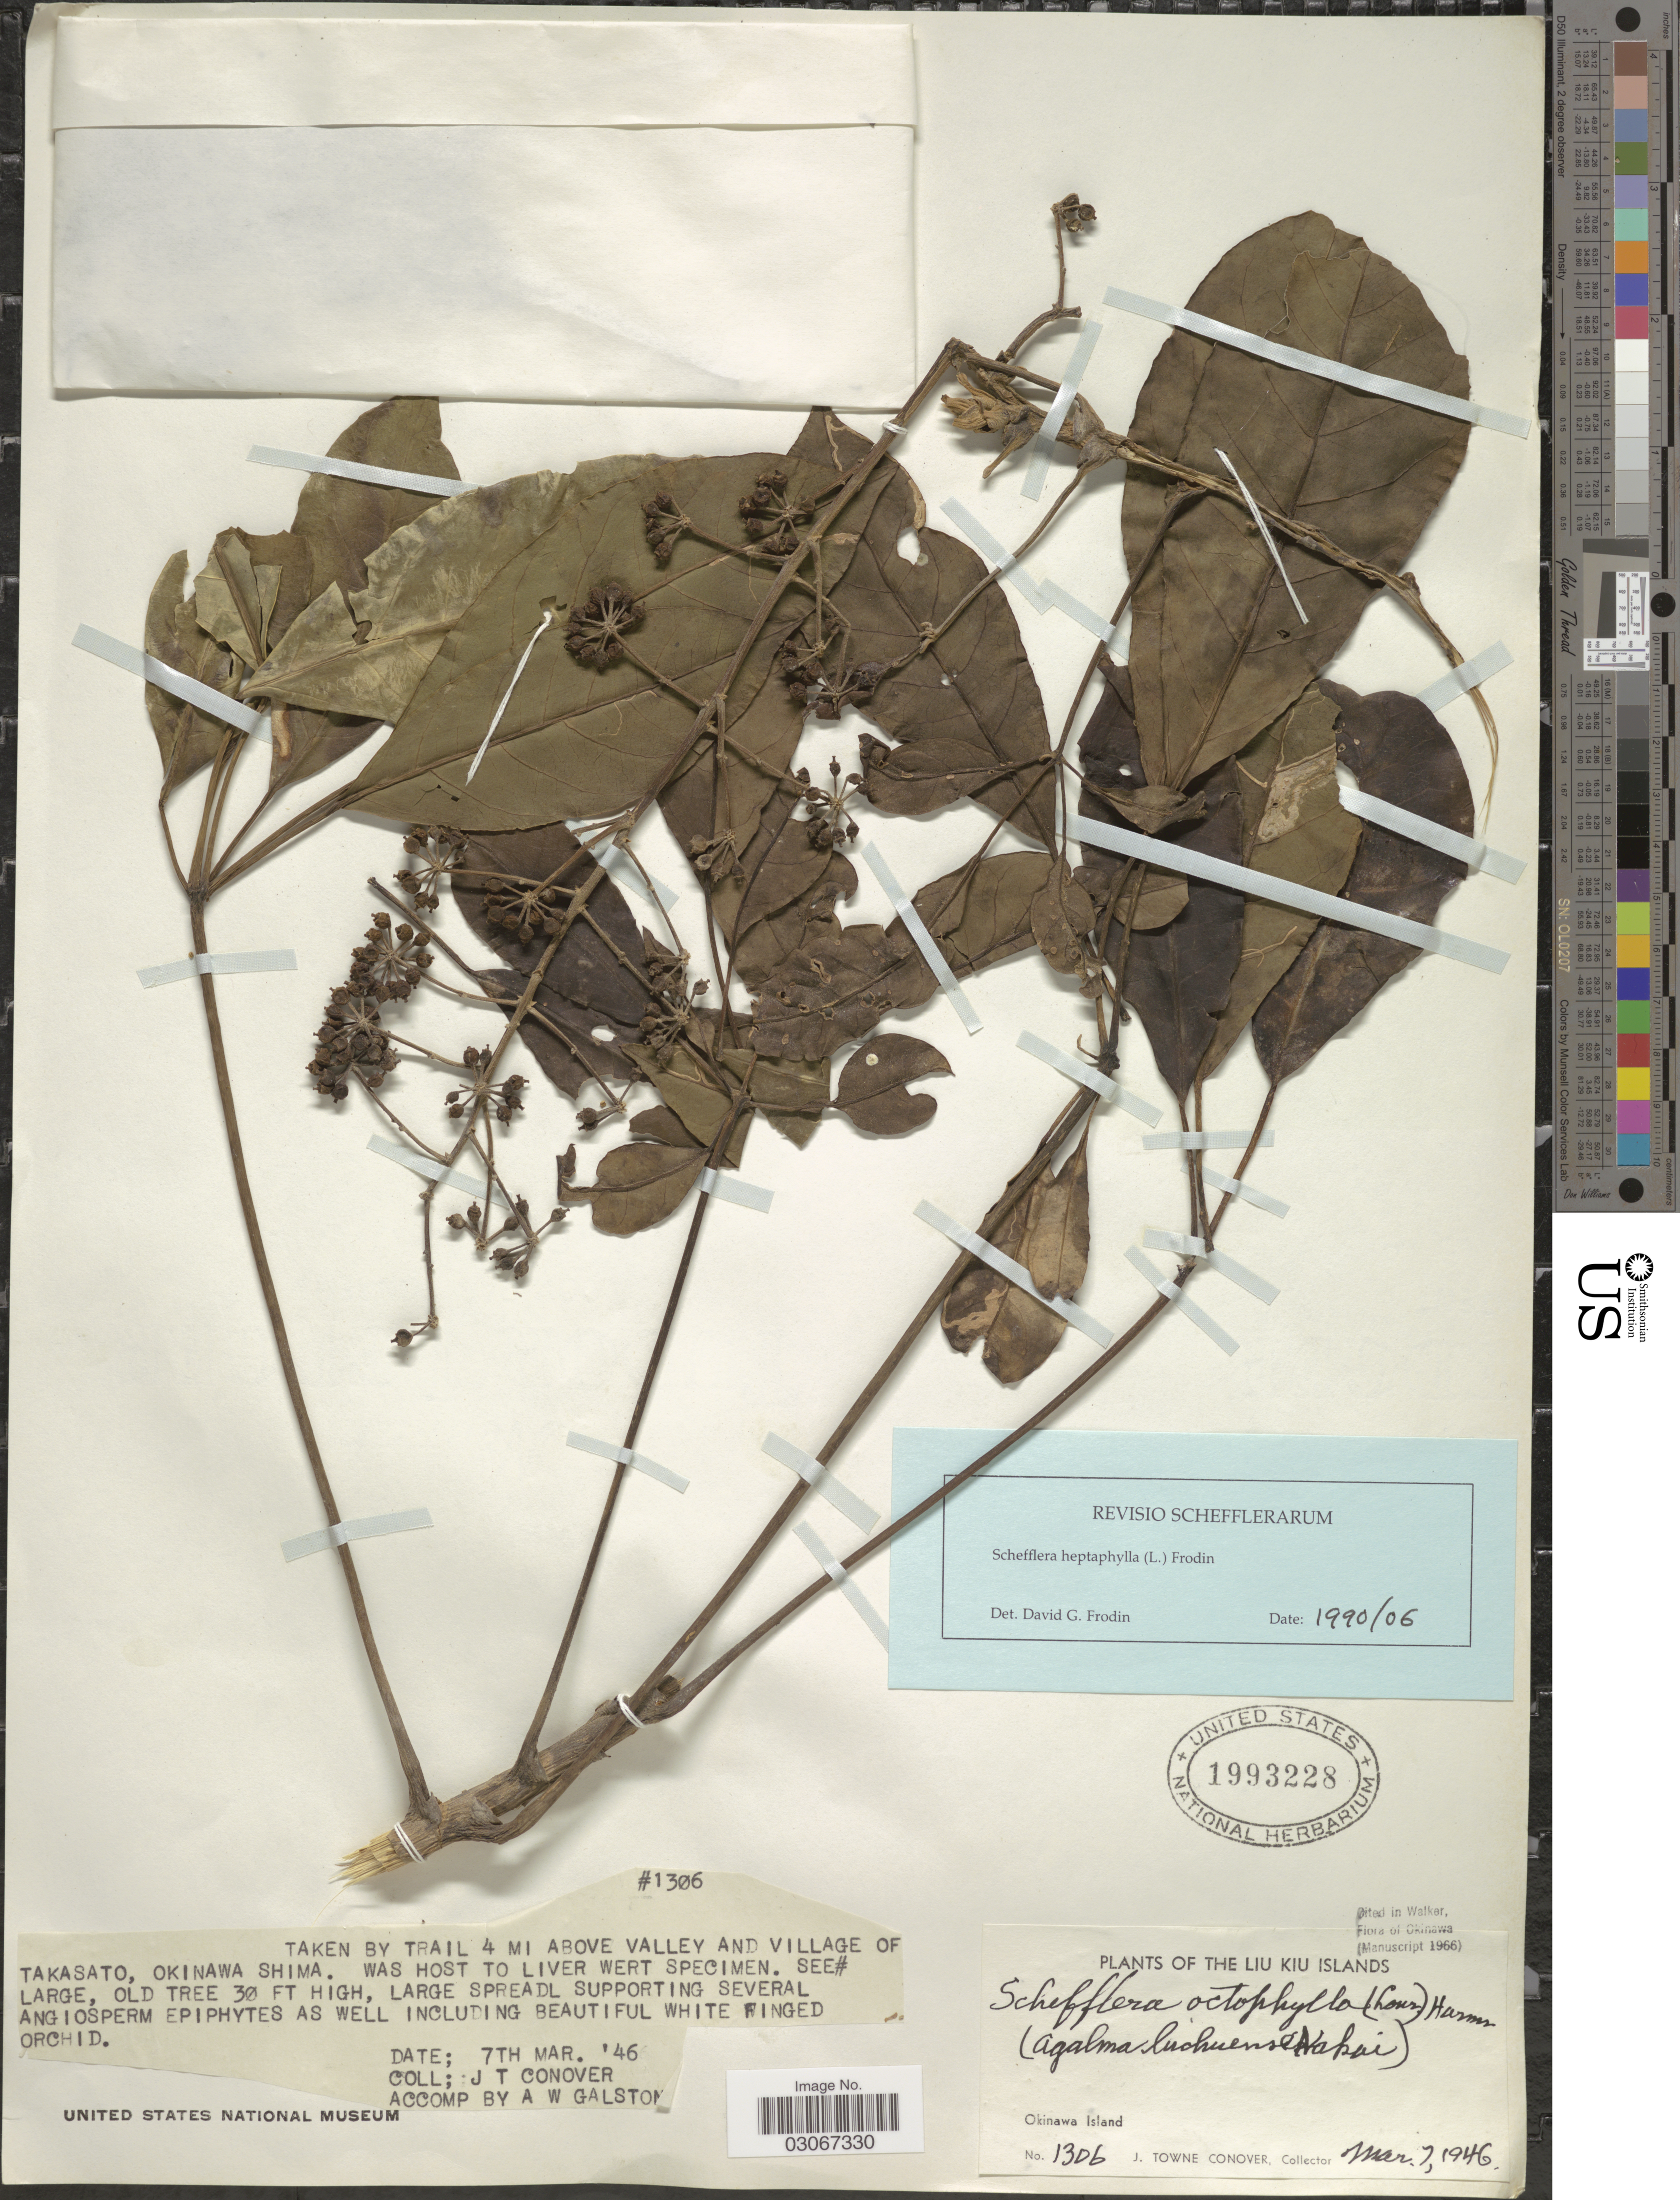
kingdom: Plantae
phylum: Tracheophyta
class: Magnoliopsida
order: Apiales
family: Araliaceae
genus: Schefflera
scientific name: Schefflera heptaphylla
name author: (L.) Frodin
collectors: J. T. Conover & A. Galston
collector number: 1306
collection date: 1946-03-07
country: Japan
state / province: Okinawa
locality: The Liu Kiu Islands, Okinawa Island, Trail 4 mi above valley and village of Takasato, Okinawa Shima.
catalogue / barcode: US 1993228